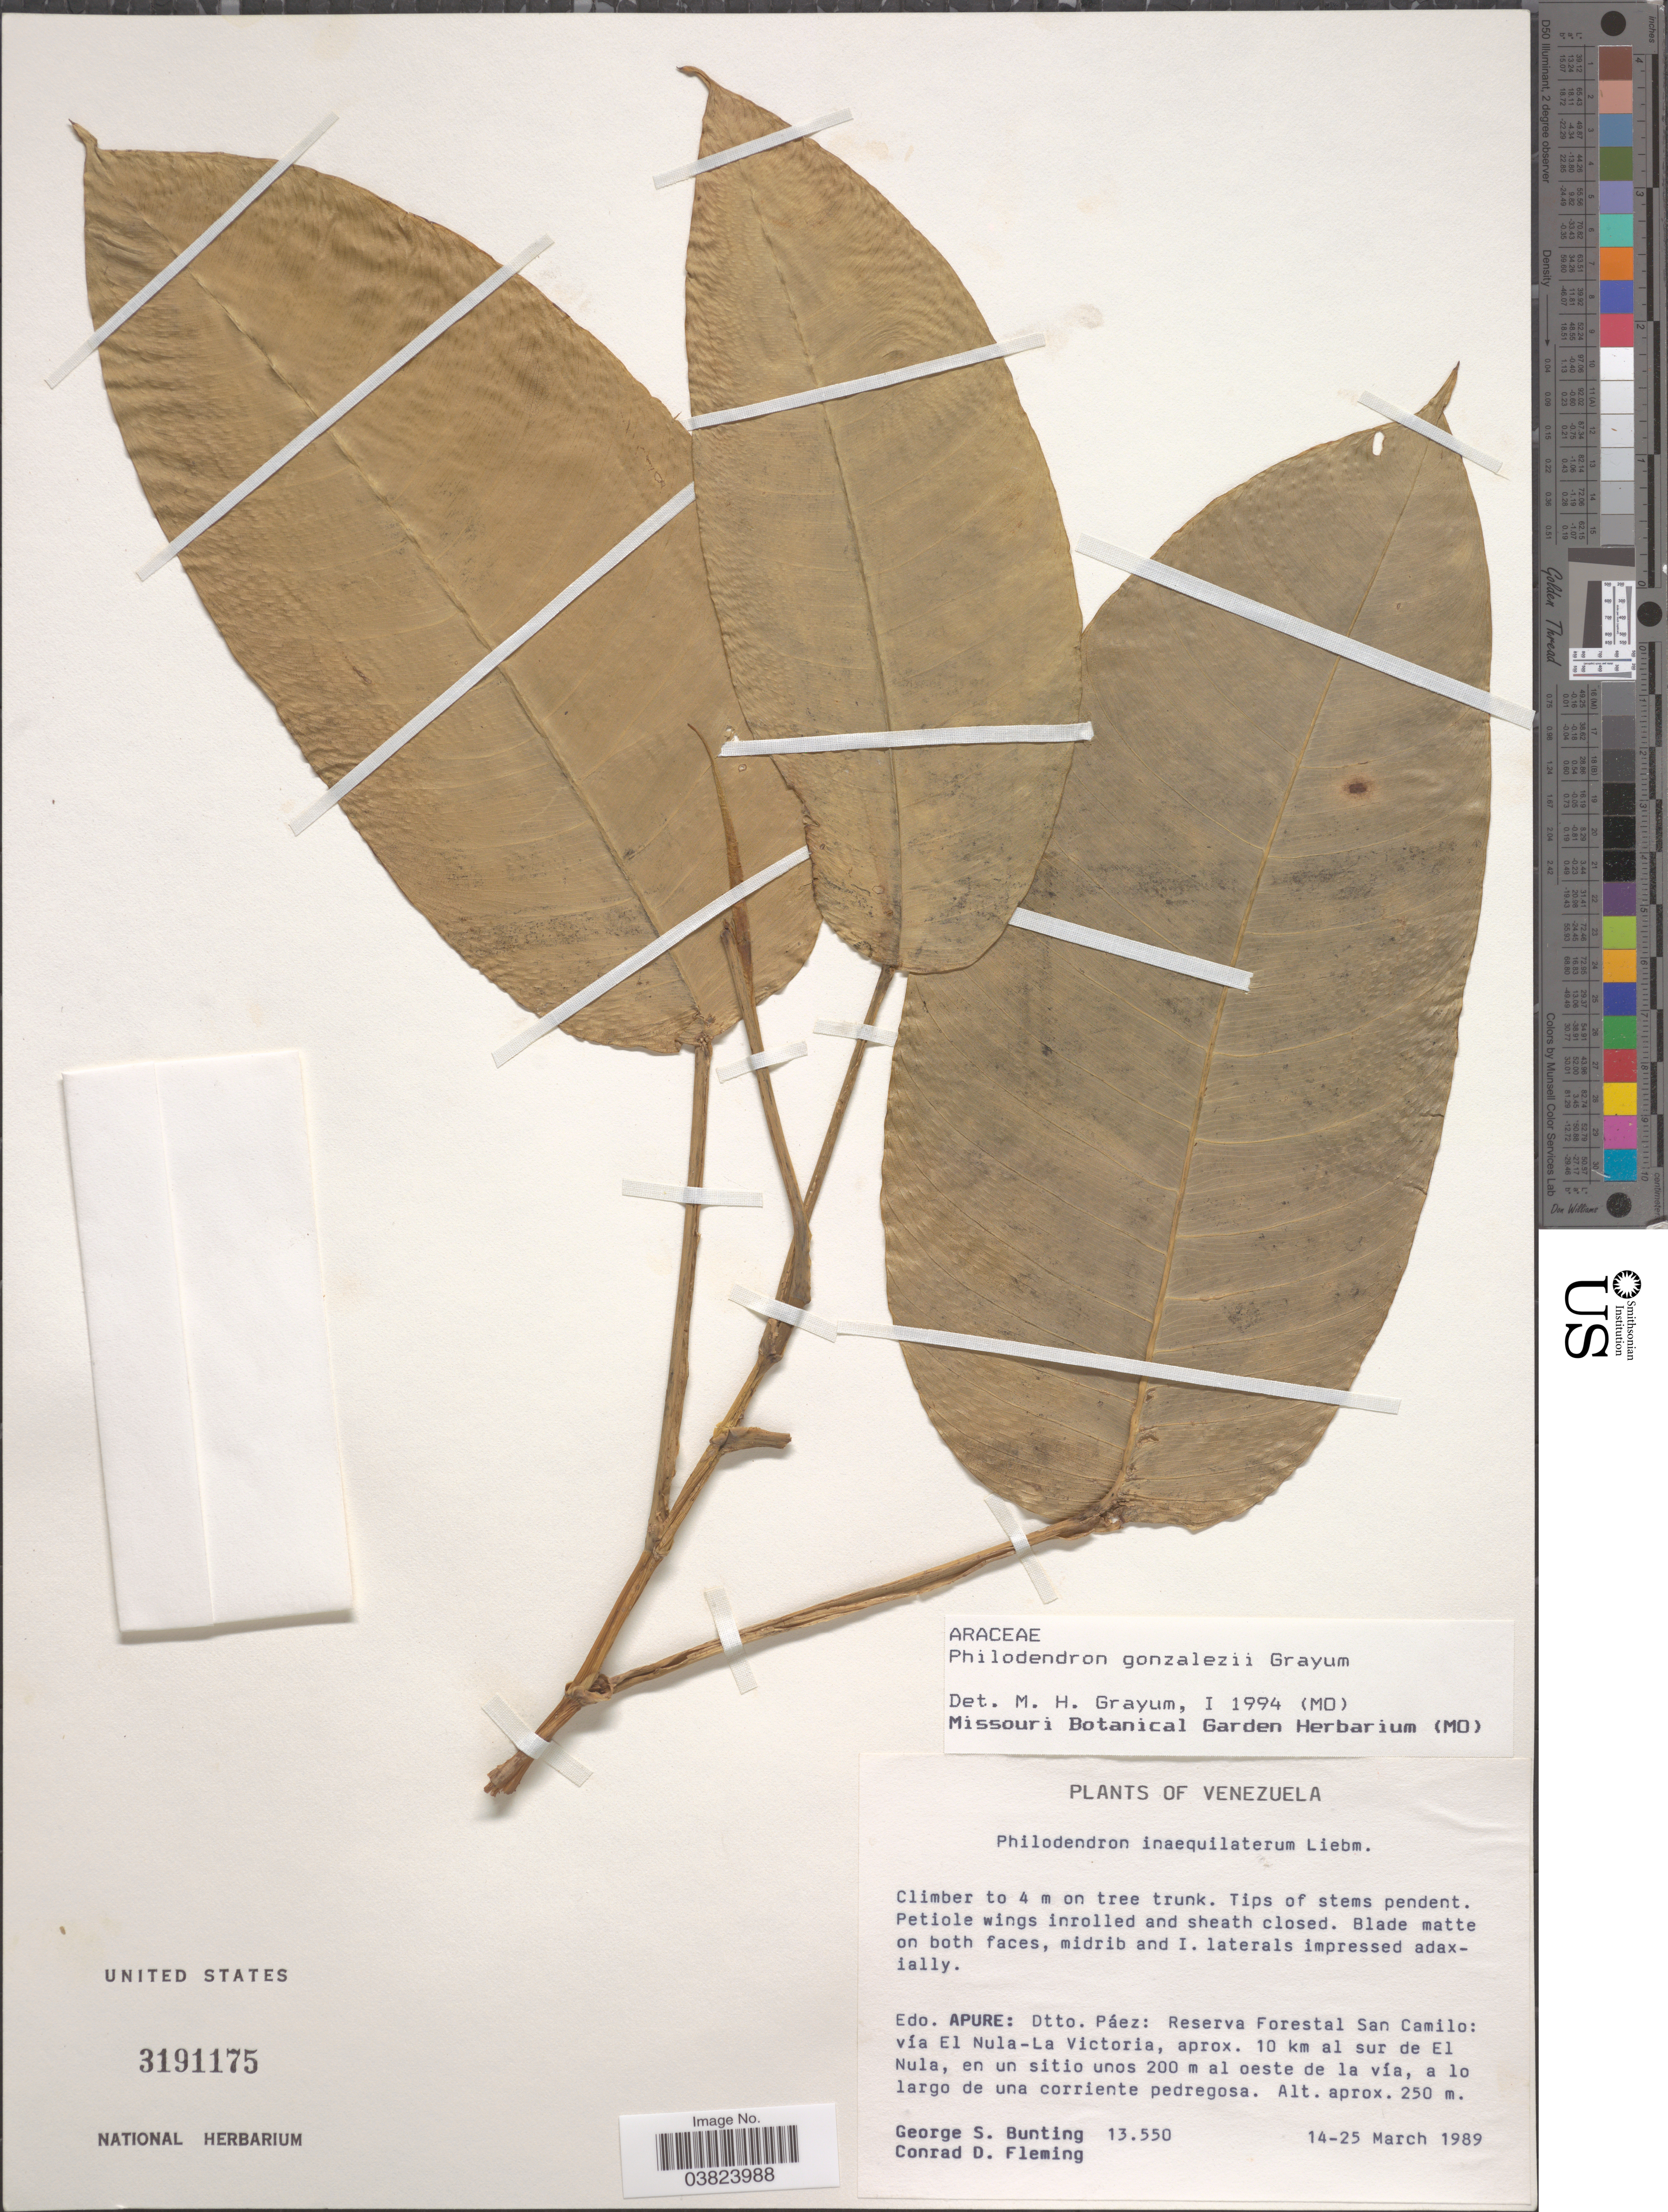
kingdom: Plantae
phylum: Tracheophyta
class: Liliopsida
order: Alismatales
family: Araceae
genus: Philodendron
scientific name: Philodendron gonzalezii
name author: Grayum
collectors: G. S. Bunting & C. Fleming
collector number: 13550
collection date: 1989-03-14/1989-03-25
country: Venezuela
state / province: Apure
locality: Dtto. Páez: Reserva Forestal San Camílo: vía El Nula- La Victoria, aprox. 10 km al sur de El Nula, en un sitio unos 200 m al oeste de la vía, a lo largo de una corriente pedregosa.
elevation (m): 250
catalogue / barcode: US 3191175